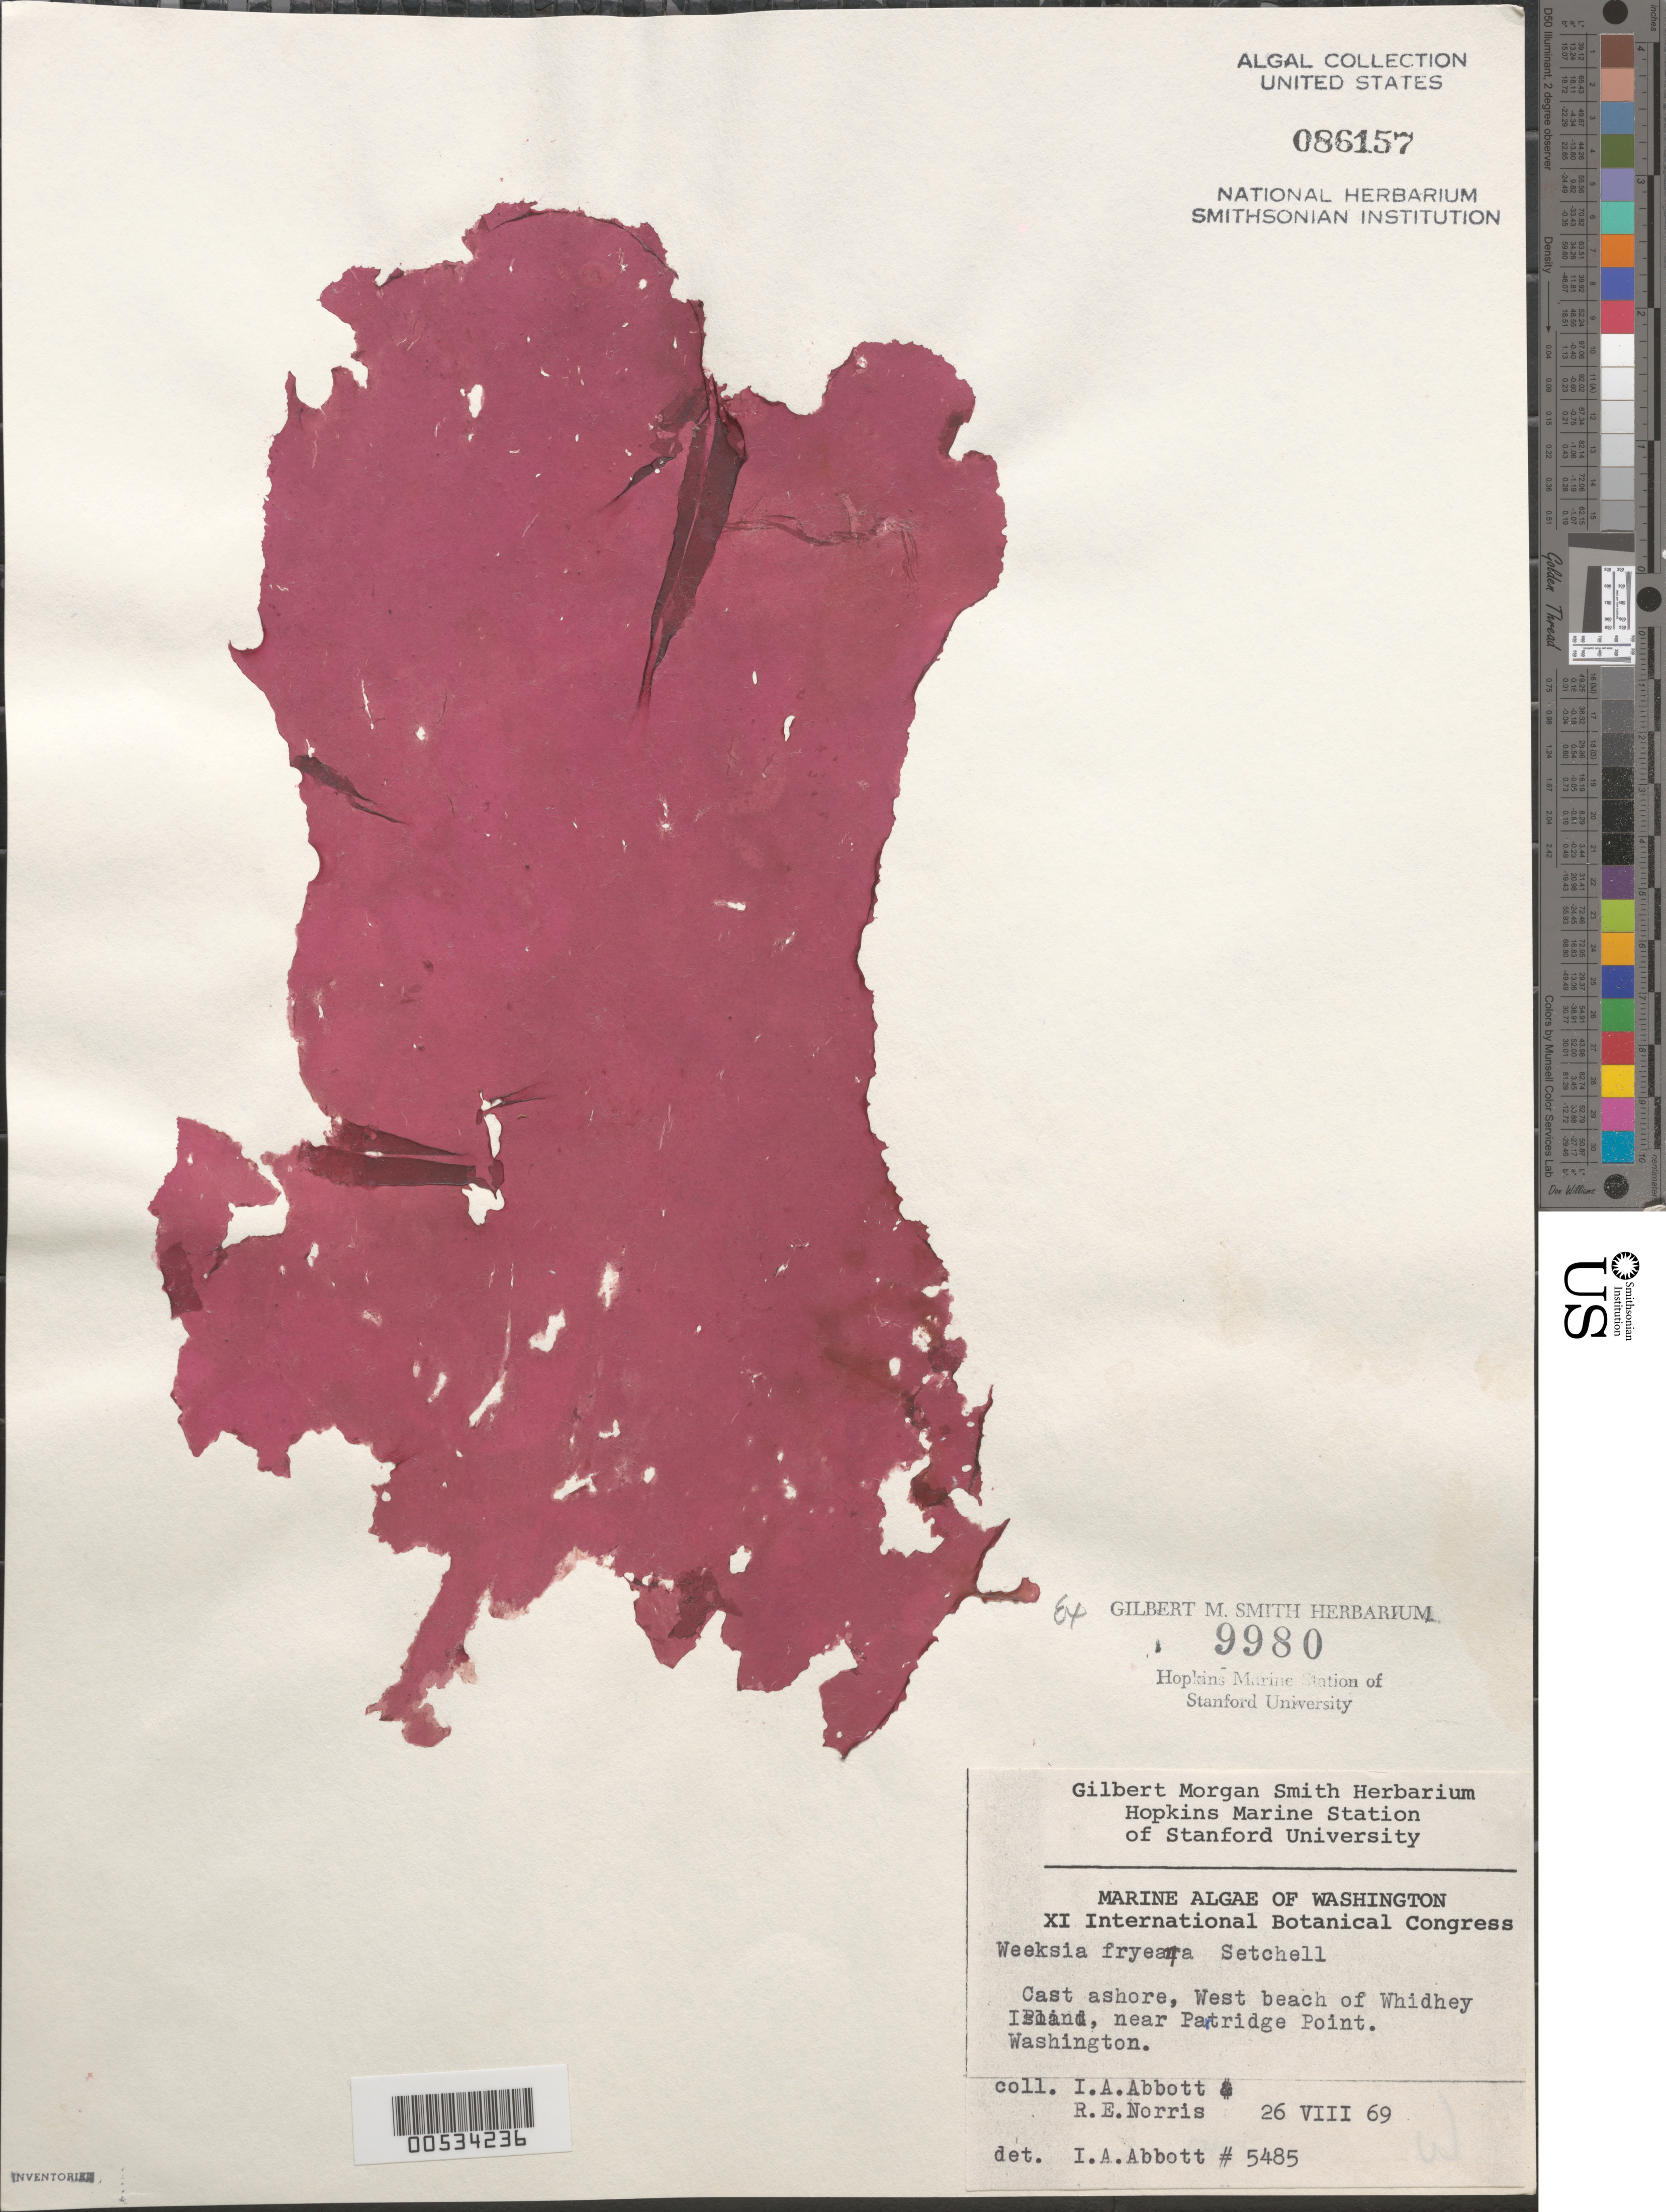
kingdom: Plantae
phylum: Rhodophyta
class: Florideophyceae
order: Gigartinales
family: Dumontiaceae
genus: Weeksia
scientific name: Weeksia coccinea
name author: (Harv.) S.C. Lindstrom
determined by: Algae name updating Project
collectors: I. A. Abbott & R. E. Norris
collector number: IAA 5485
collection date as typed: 26 Aug 1969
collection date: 1969-08-26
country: United States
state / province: Washington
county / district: Island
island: Whidbey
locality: West Beach near Partridge Point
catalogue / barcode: US 86157